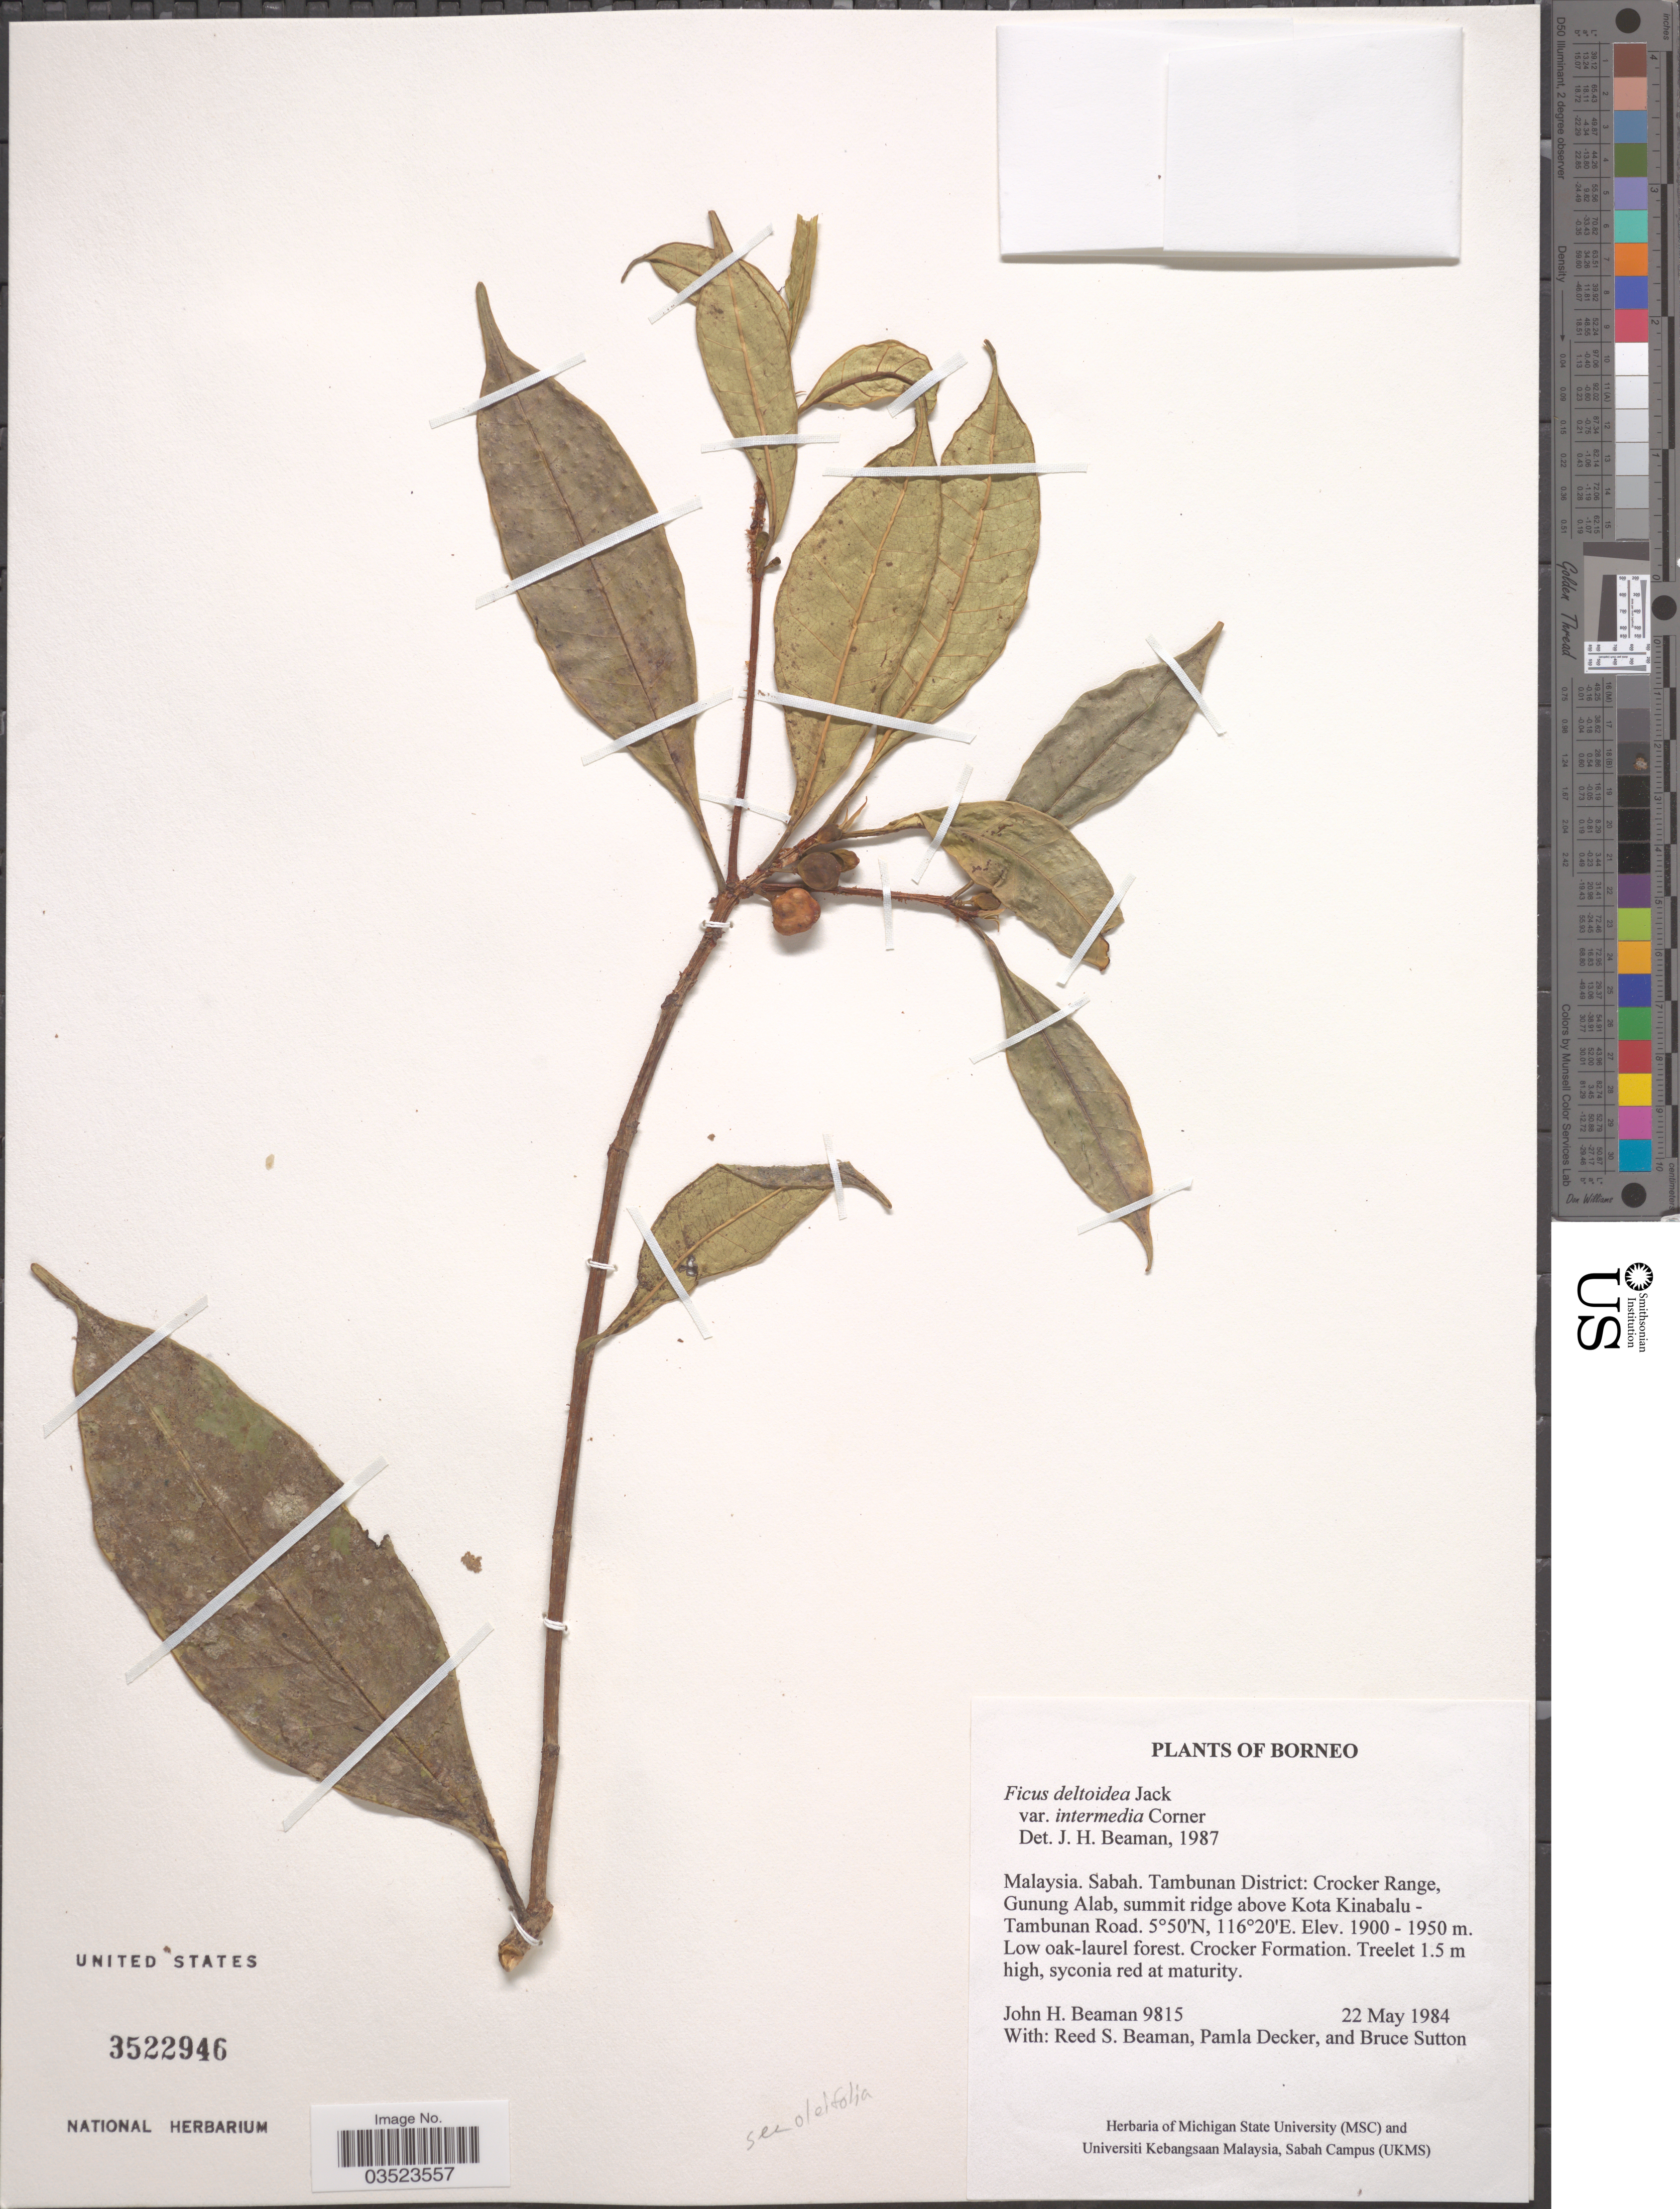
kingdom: Plantae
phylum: Tracheophyta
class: Magnoliopsida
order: Rosales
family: Moraceae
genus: Ficus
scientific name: Ficus deltoidea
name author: Jack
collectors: J. H. Beaman, P. Decker & B. Sutton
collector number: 9815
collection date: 1984-05-22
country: Malaysia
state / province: Sabah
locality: Borneo. Sabah. Tambunan District: Crocker Range, Gunung Alab, summit ridge above Kota Kinabalu - Tambunan Road. Crocker Formation.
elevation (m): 1900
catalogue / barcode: US 3522946